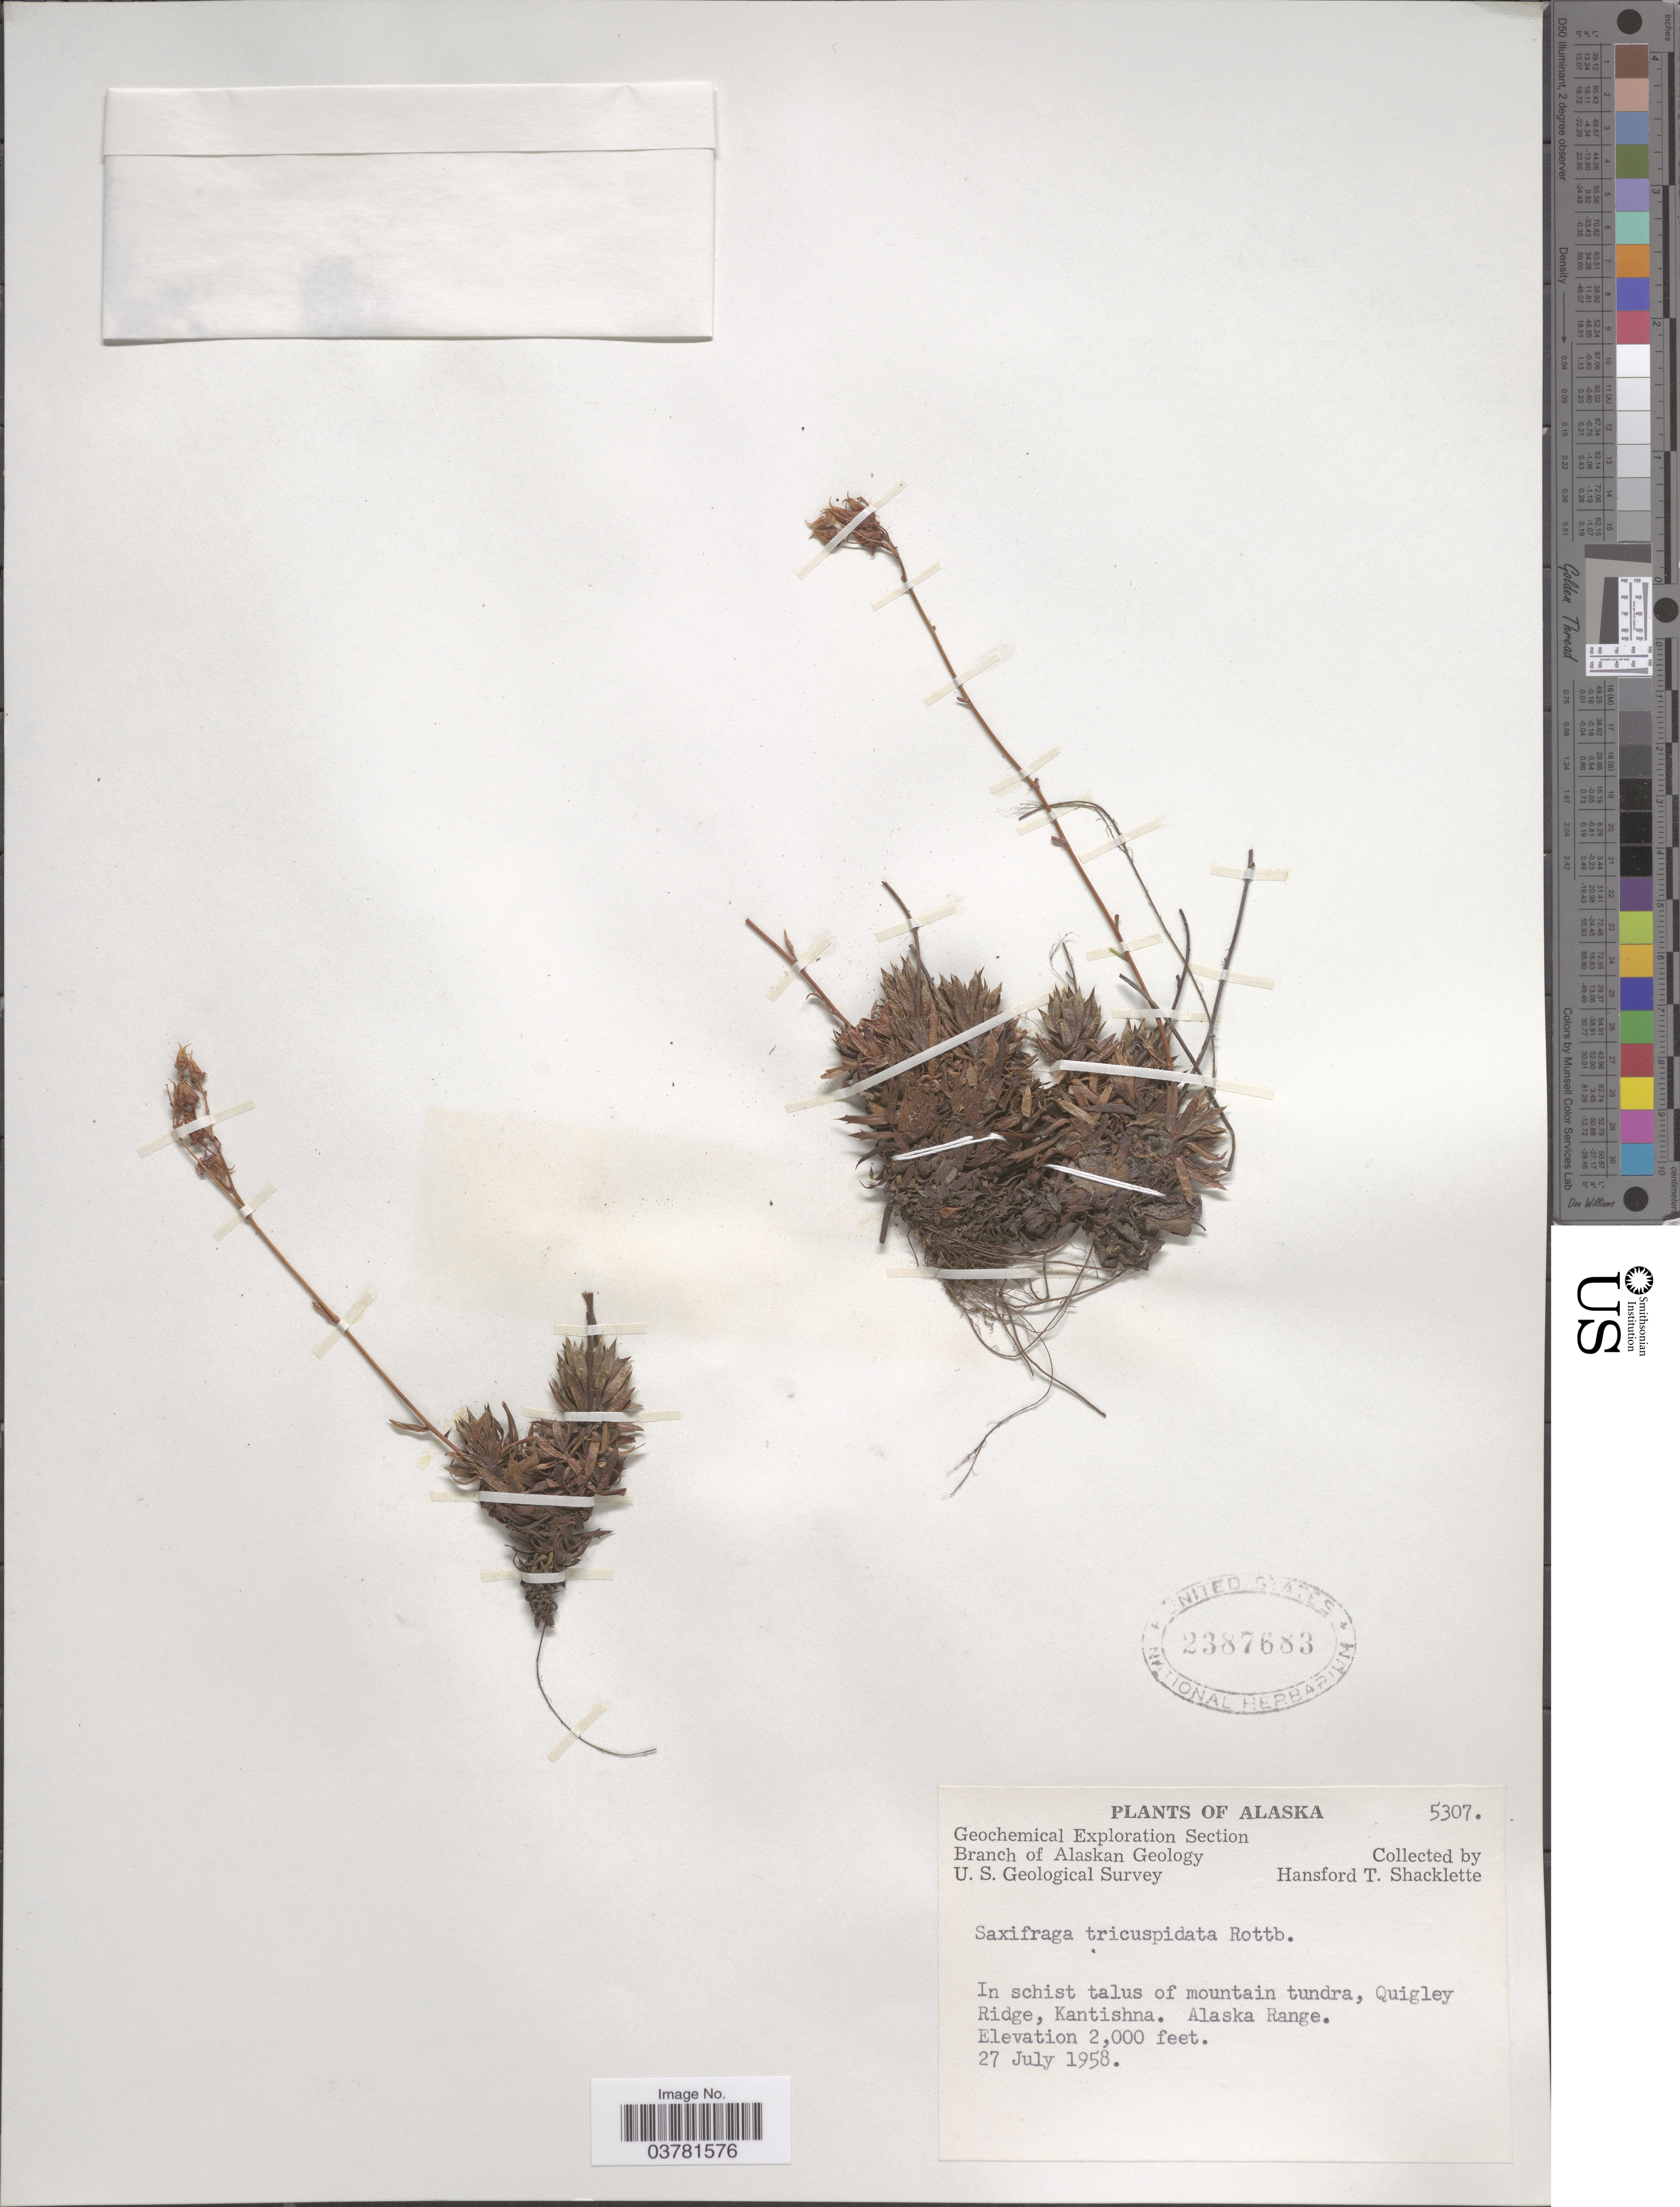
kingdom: Plantae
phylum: Tracheophyta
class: Magnoliopsida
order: Saxifragales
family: Saxifragaceae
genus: Saxifraga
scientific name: Saxifraga tricuspidata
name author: Rottb.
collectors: H. Shacklette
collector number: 5307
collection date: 1958-07-27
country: United States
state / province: Alaska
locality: Geochemical Exploration Section. U.S. Geological Survey. Quigley Ridge, Kantishna. Alaska Range.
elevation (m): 610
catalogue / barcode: US 2387683